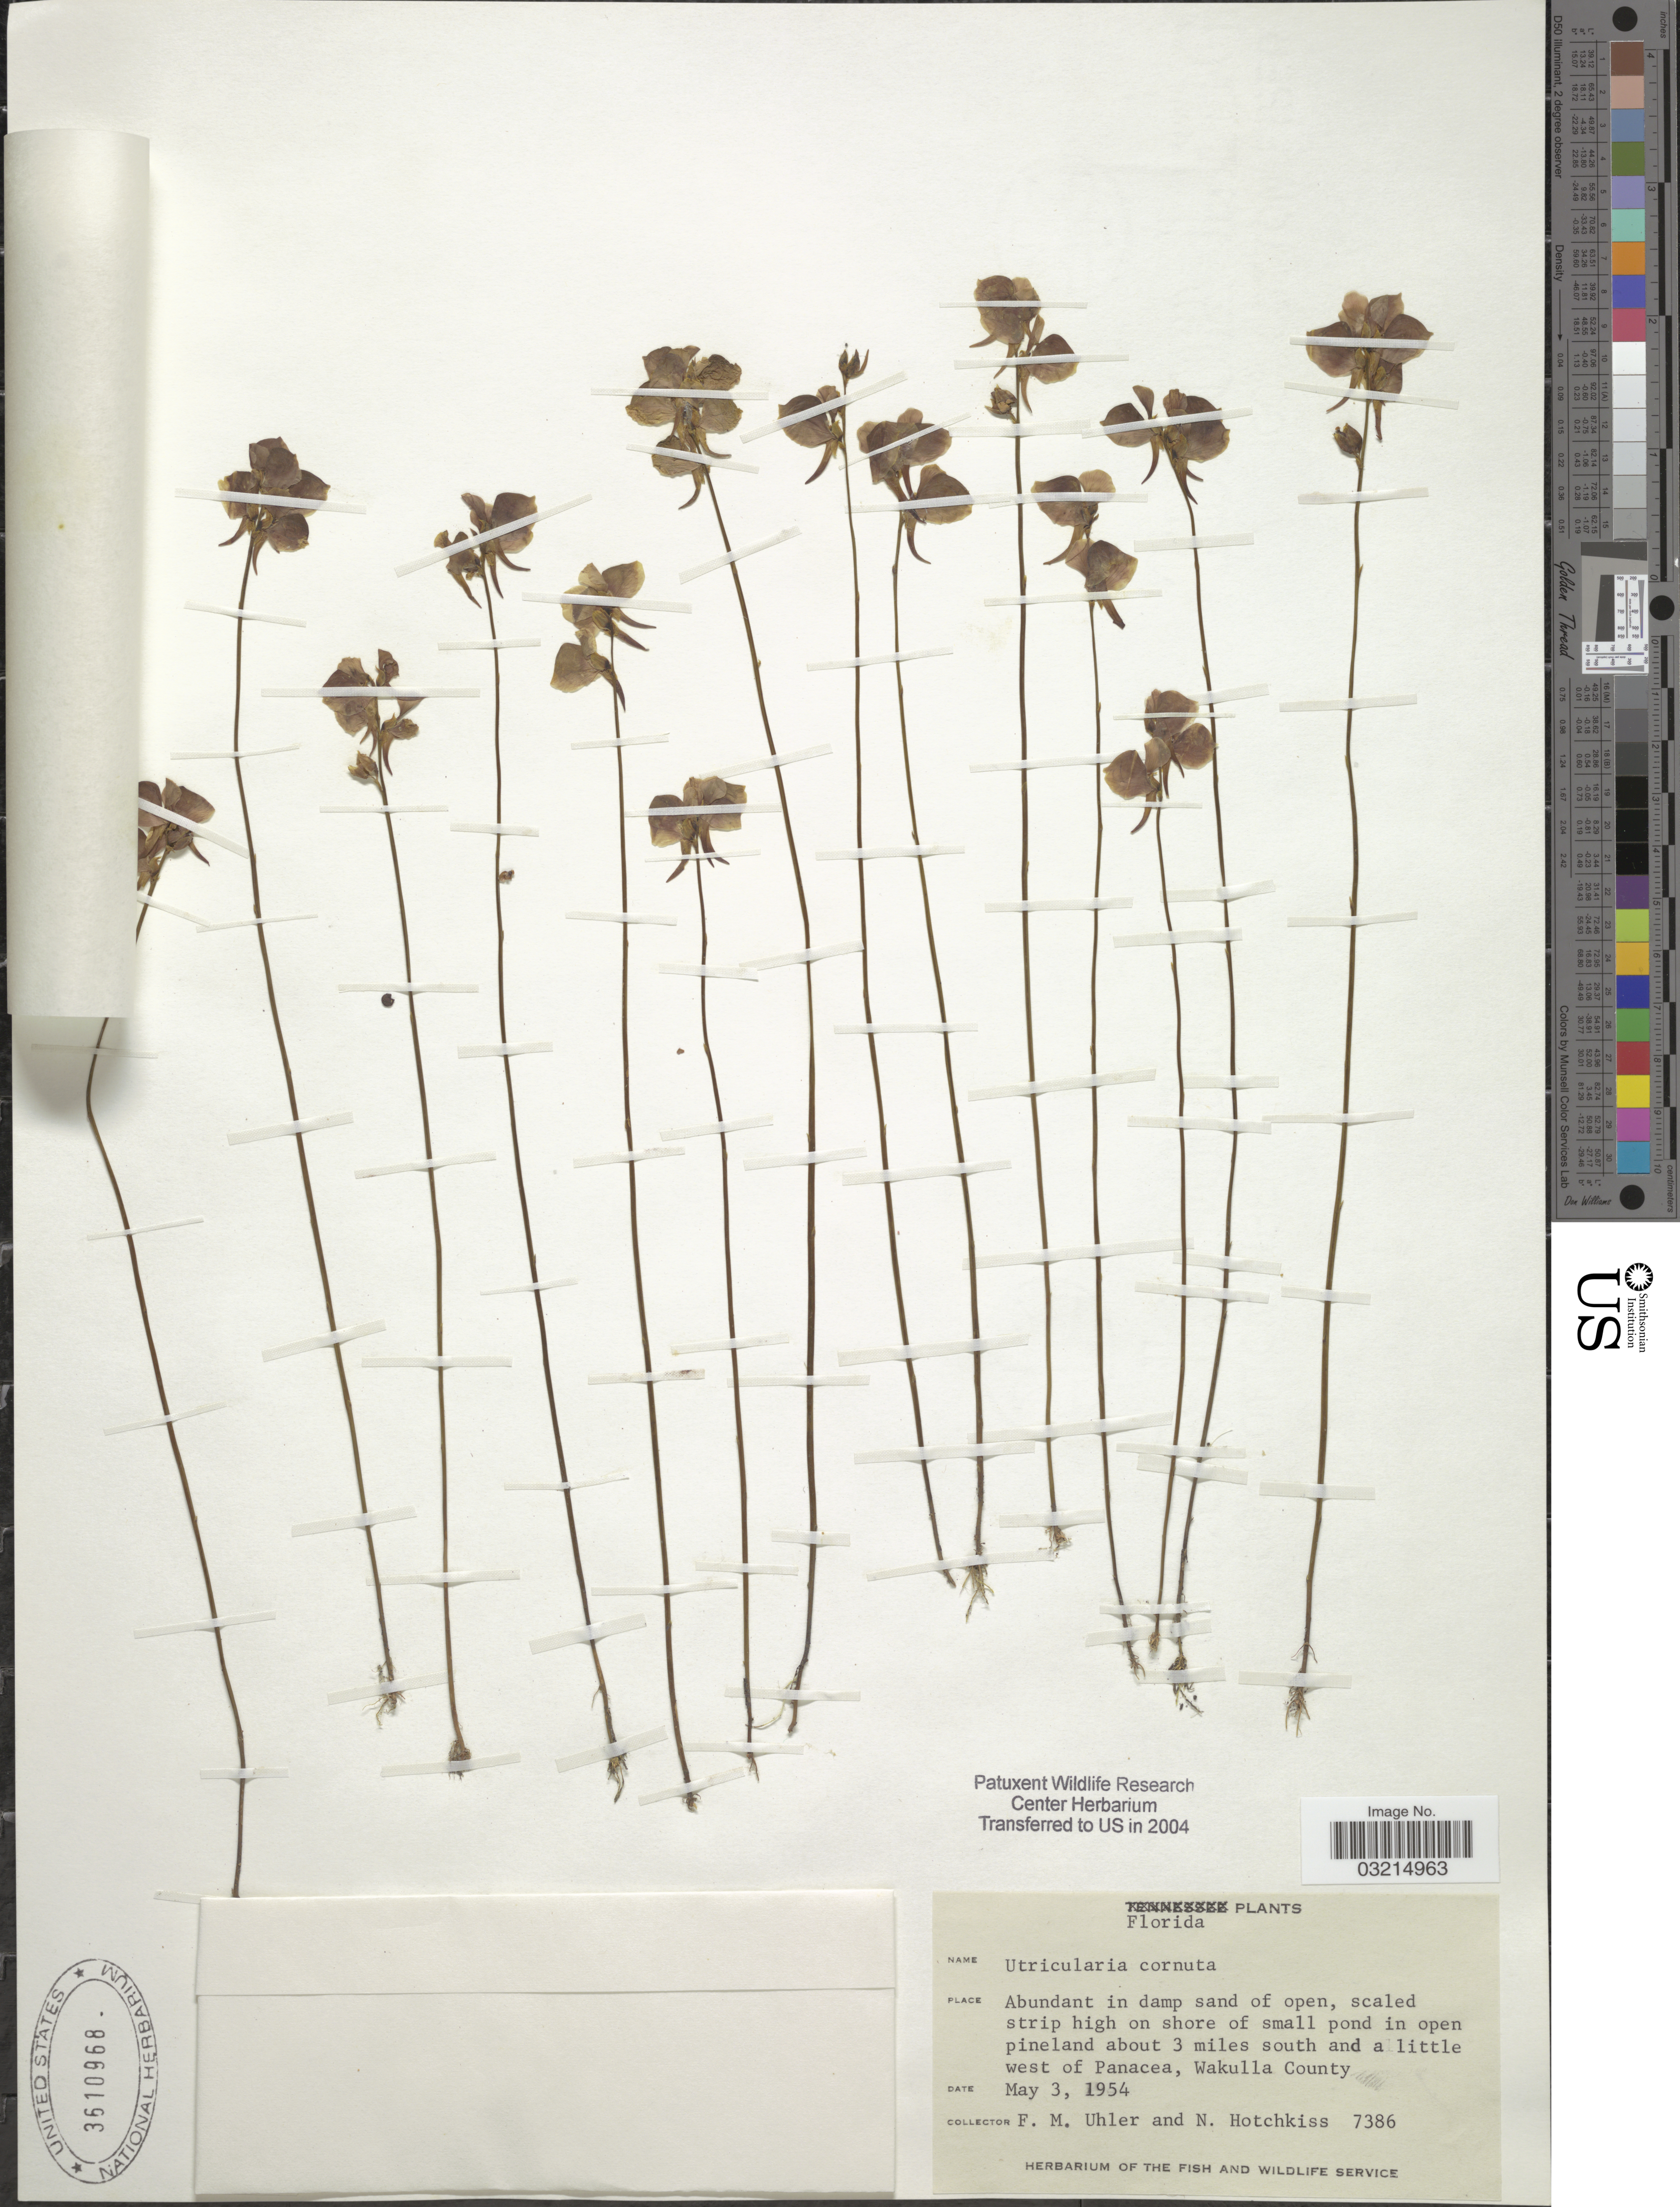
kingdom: Plantae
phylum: Tracheophyta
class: Magnoliopsida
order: Lamiales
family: Lentibulariaceae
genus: Utricularia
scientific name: Utricularia cornuta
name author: Michx.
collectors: F. M. Uhler & N. Hotchkiss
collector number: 7386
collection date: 1954-05-03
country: United States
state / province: Florida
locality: On shore of small pond in open pineland about 3 miles south and a little west of Panacea, Wakulla County.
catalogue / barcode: US 3610968